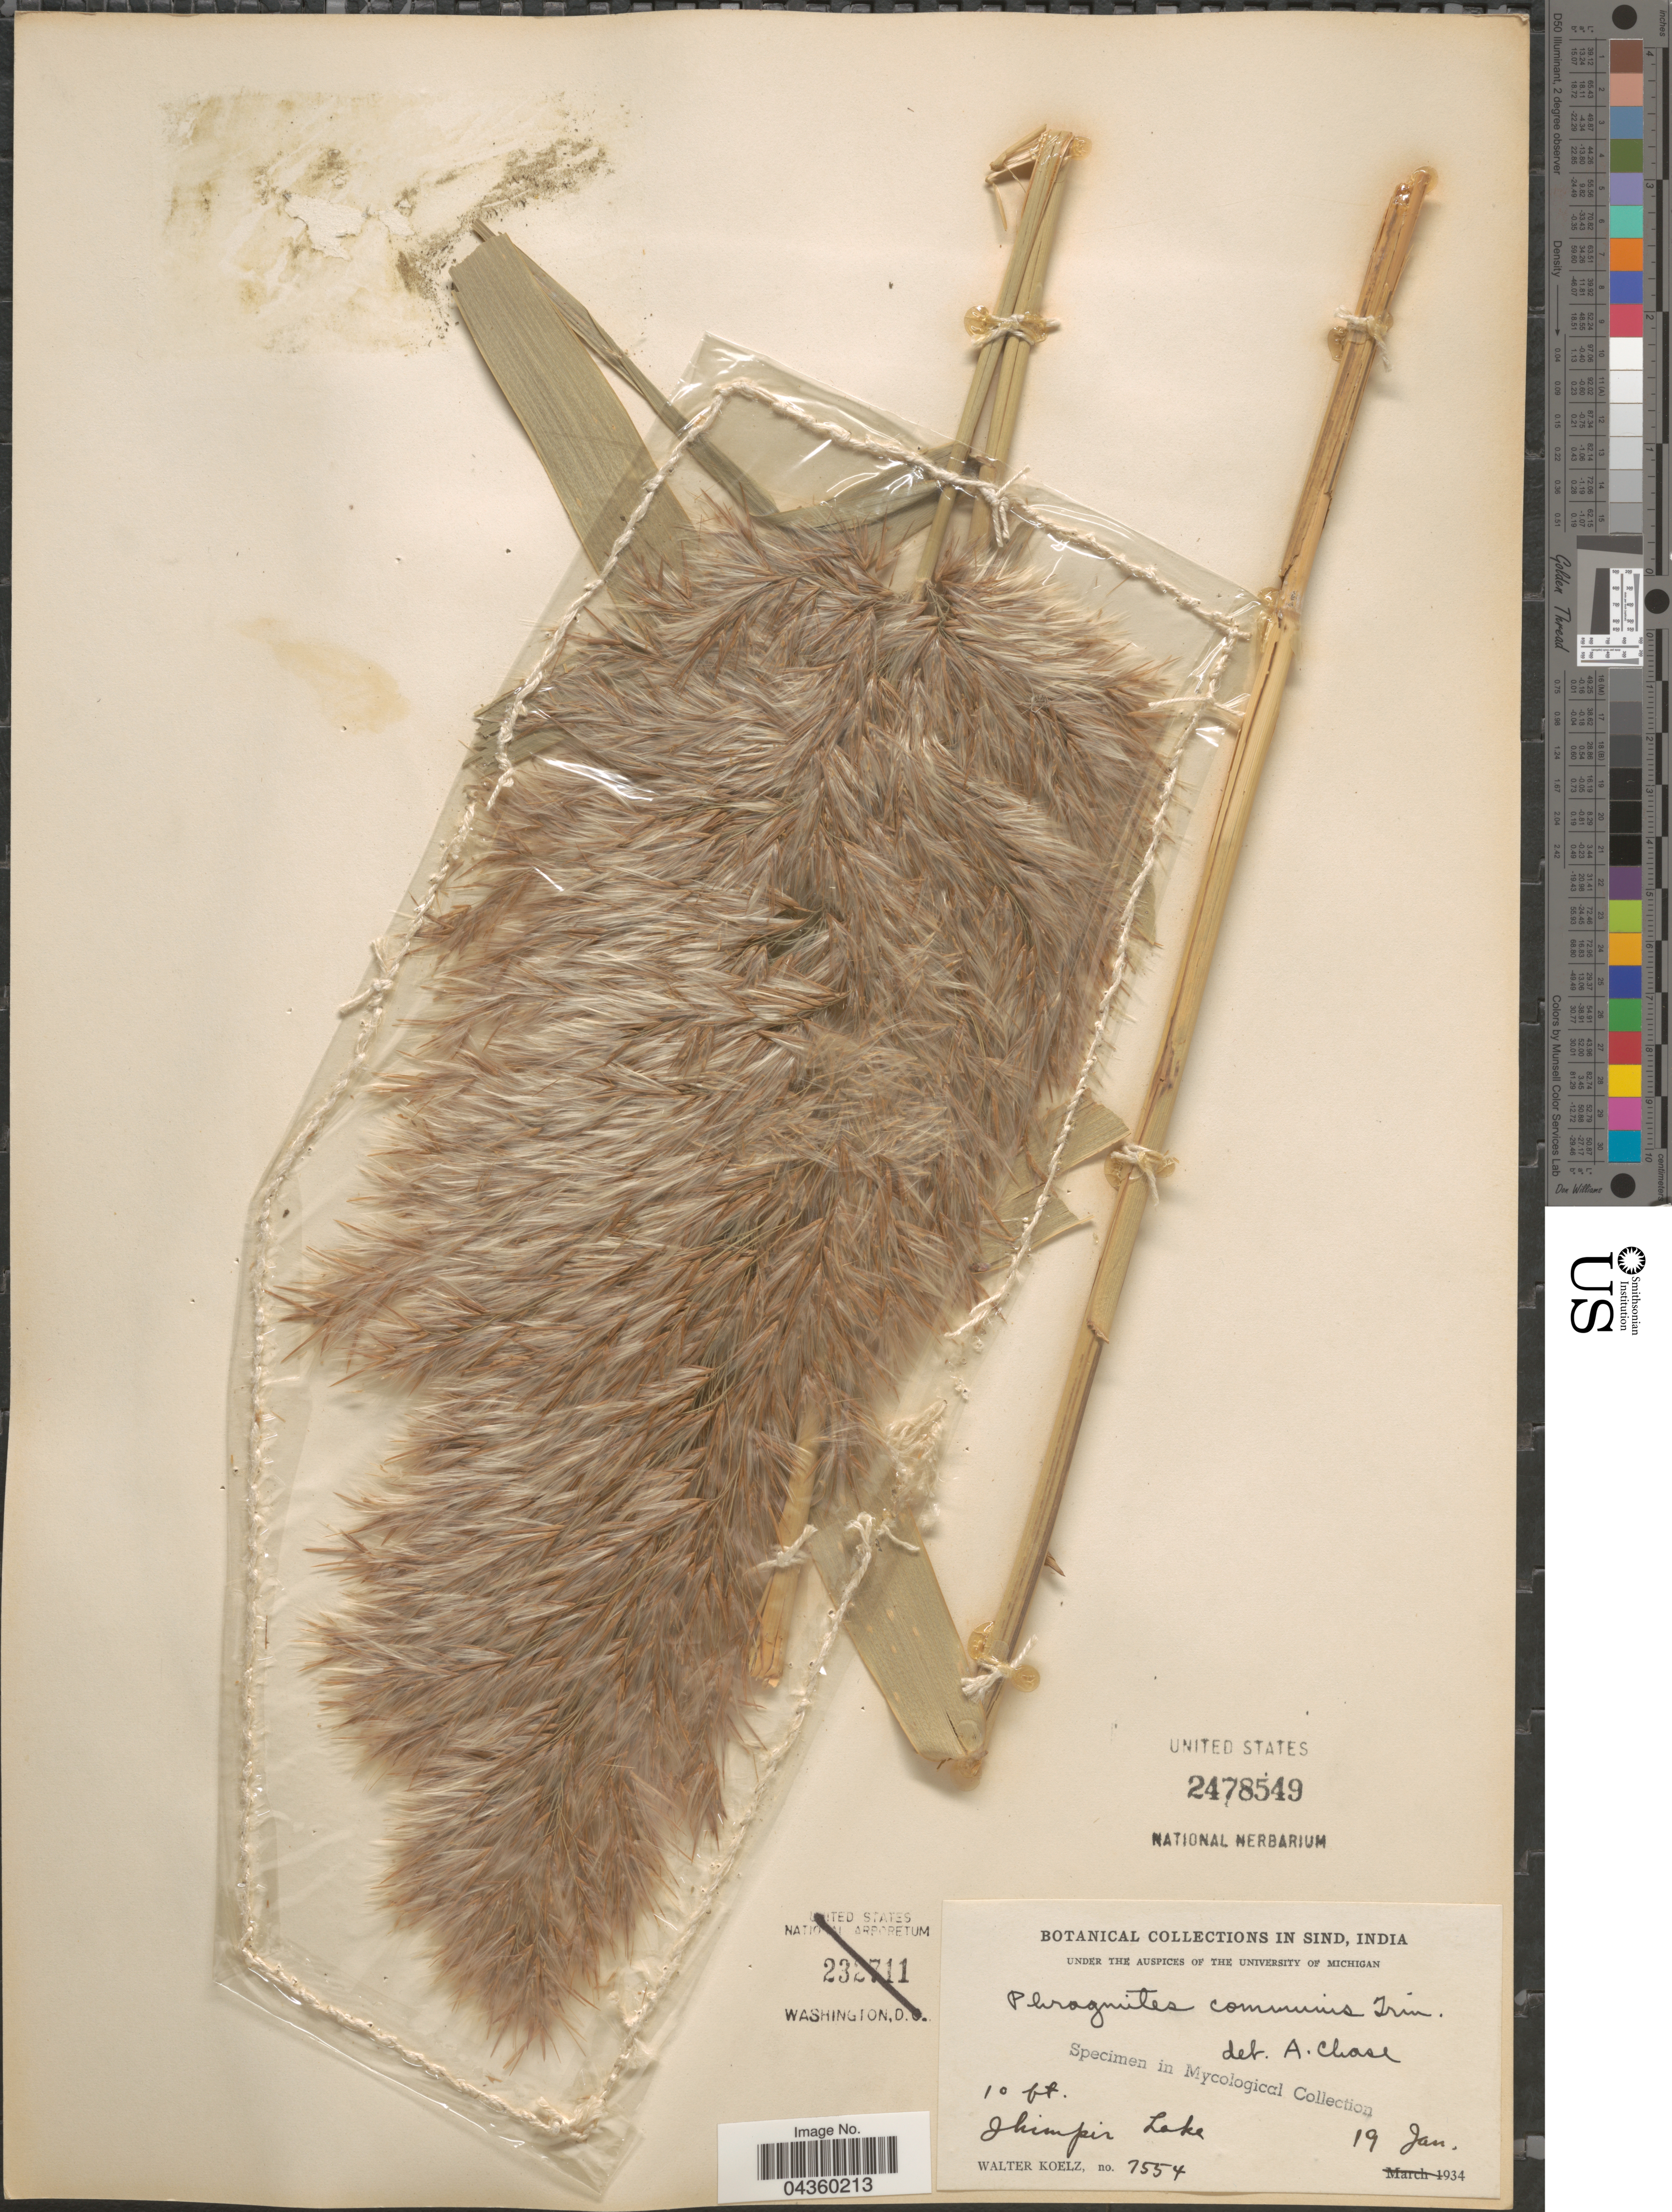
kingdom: Plantae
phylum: Tracheophyta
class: Liliopsida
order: Poales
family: Poaceae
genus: Phragmites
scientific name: Phragmites australis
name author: (Cav.) Trin. ex Steud.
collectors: W. N. Koelz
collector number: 7554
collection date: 1934-01-19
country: Pakistan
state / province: Sindh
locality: In Sind. Jhimpir Lake.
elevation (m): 3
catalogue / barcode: US 2478549